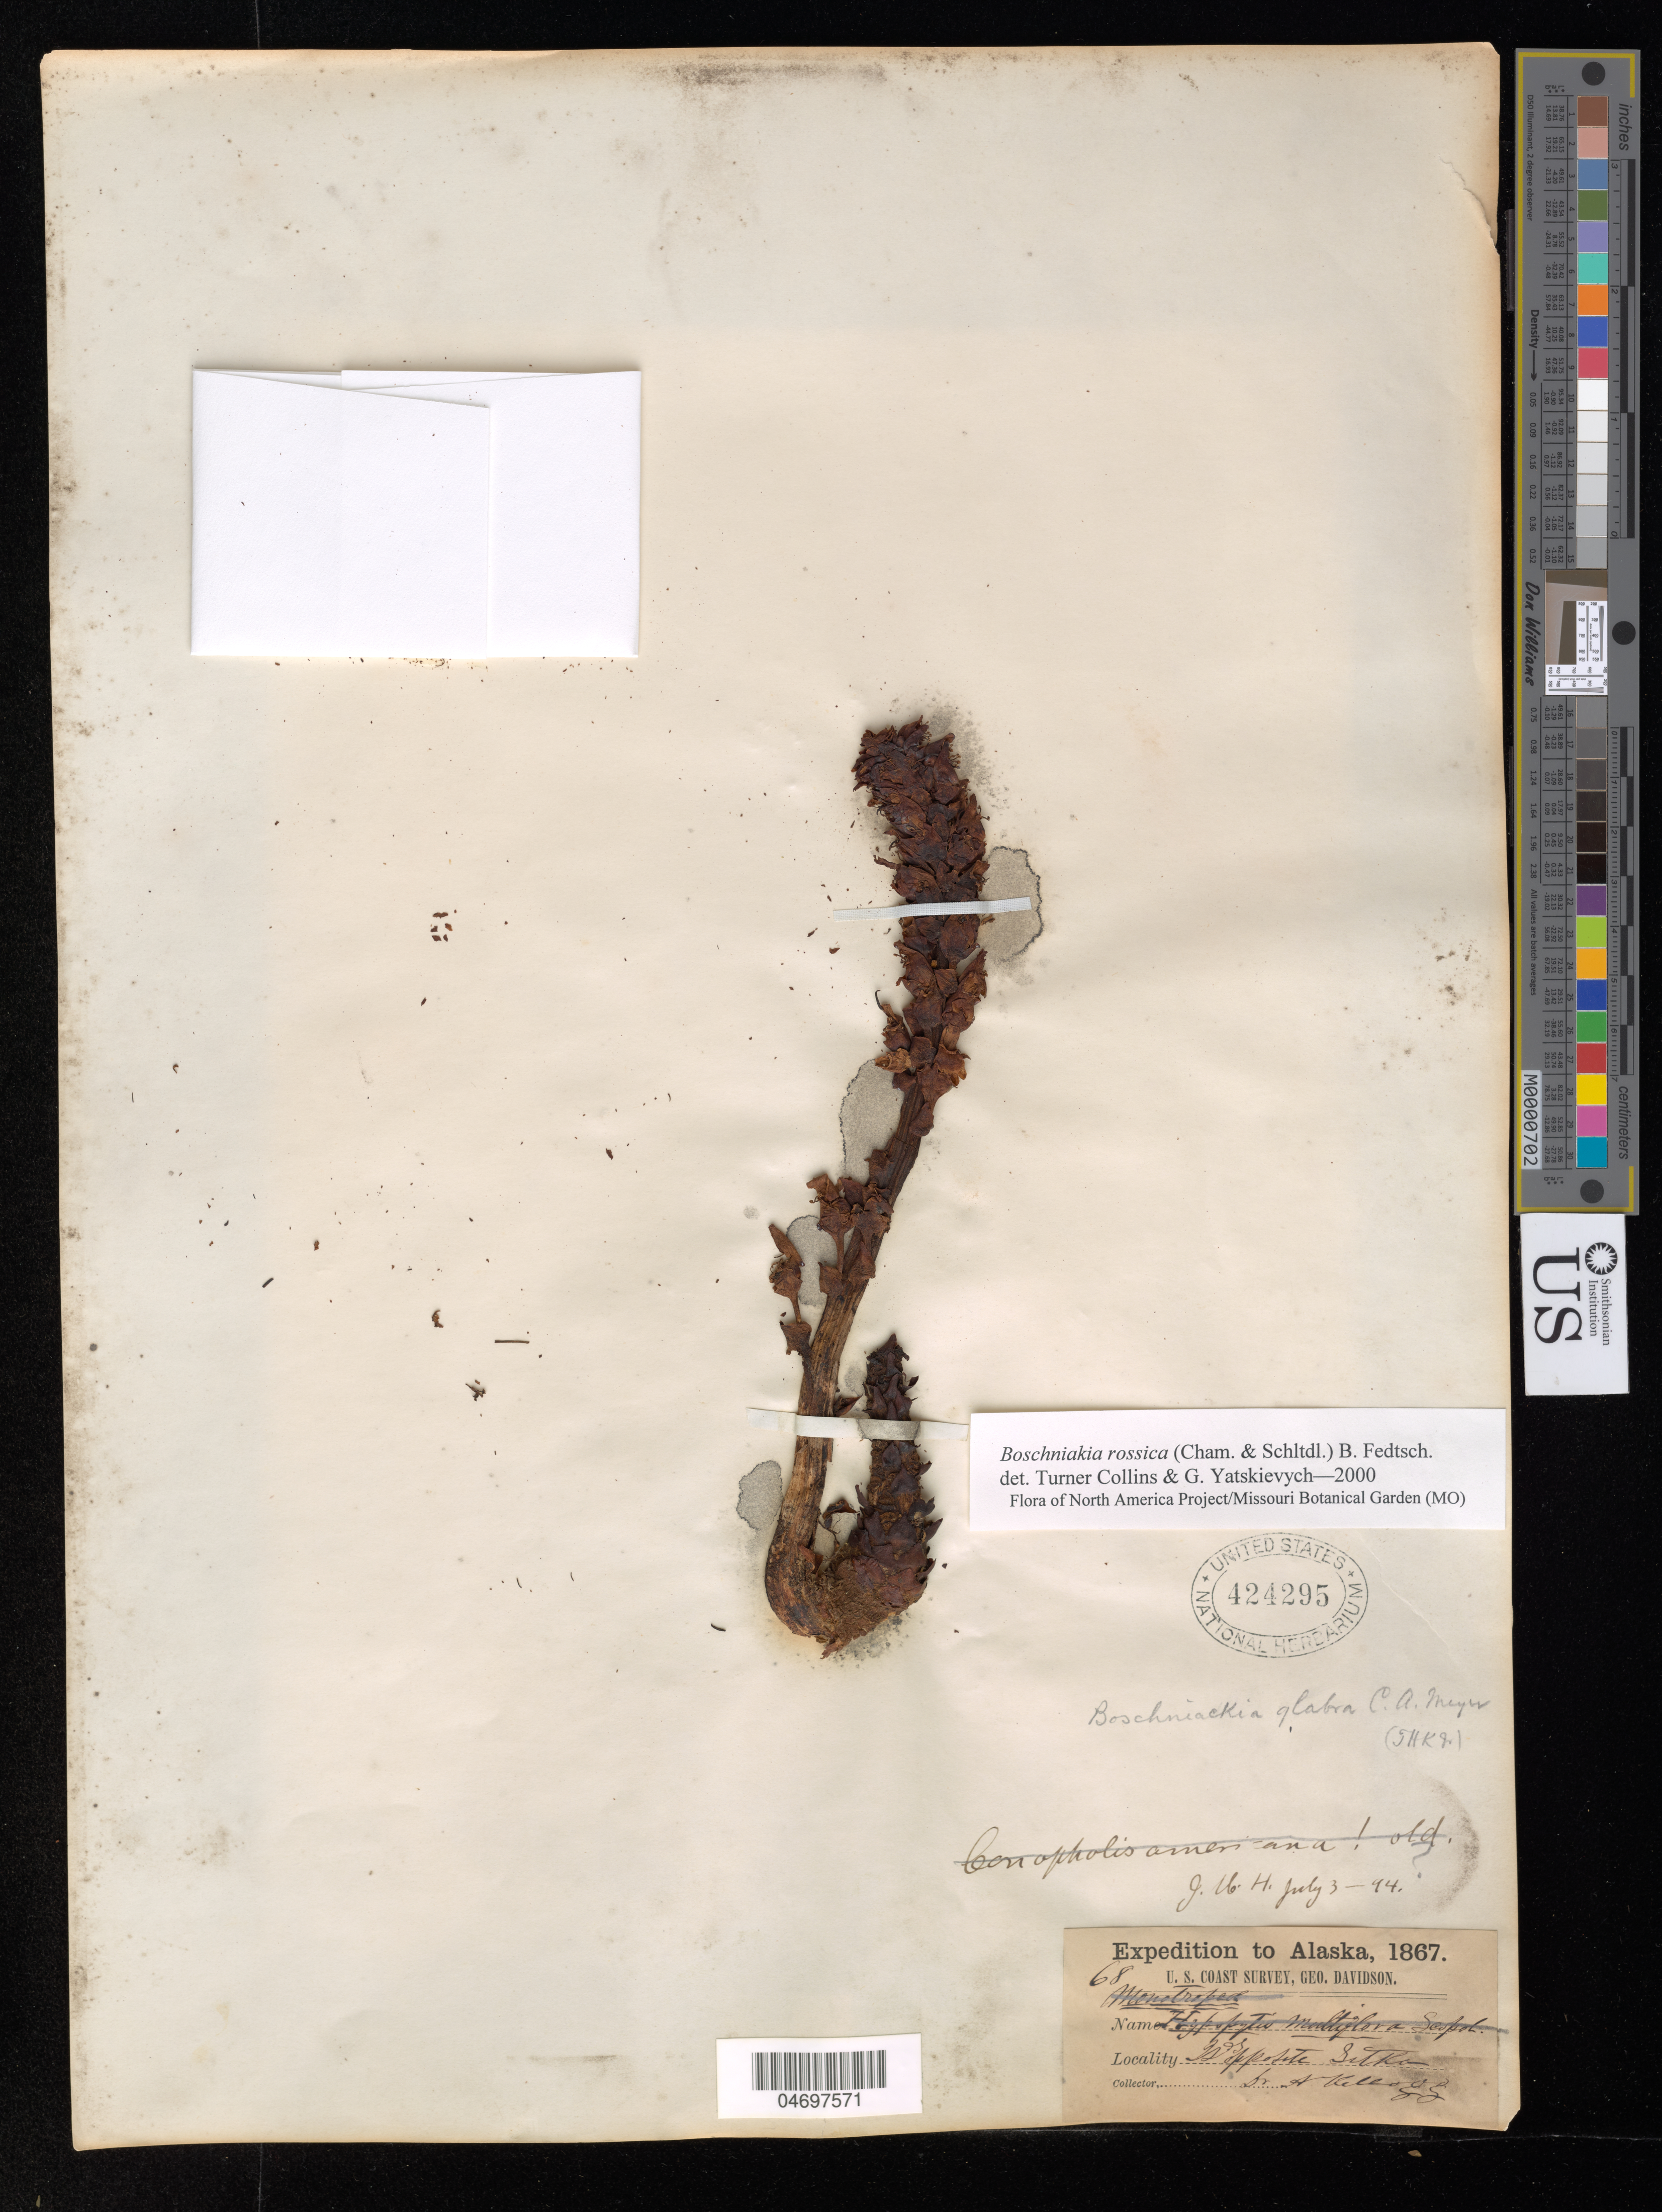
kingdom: Plantae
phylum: Tracheophyta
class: Magnoliopsida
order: Lamiales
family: Orobanchaceae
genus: Boschniakia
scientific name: Boschniakia rossica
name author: (Cham. & Schltdl.) B. Fedtsch.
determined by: Collins, L. T.; Yatskievych, G. A.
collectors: A. Kellogg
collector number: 68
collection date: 1867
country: United States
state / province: Alaska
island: Baranof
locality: Sitka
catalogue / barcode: US 424295